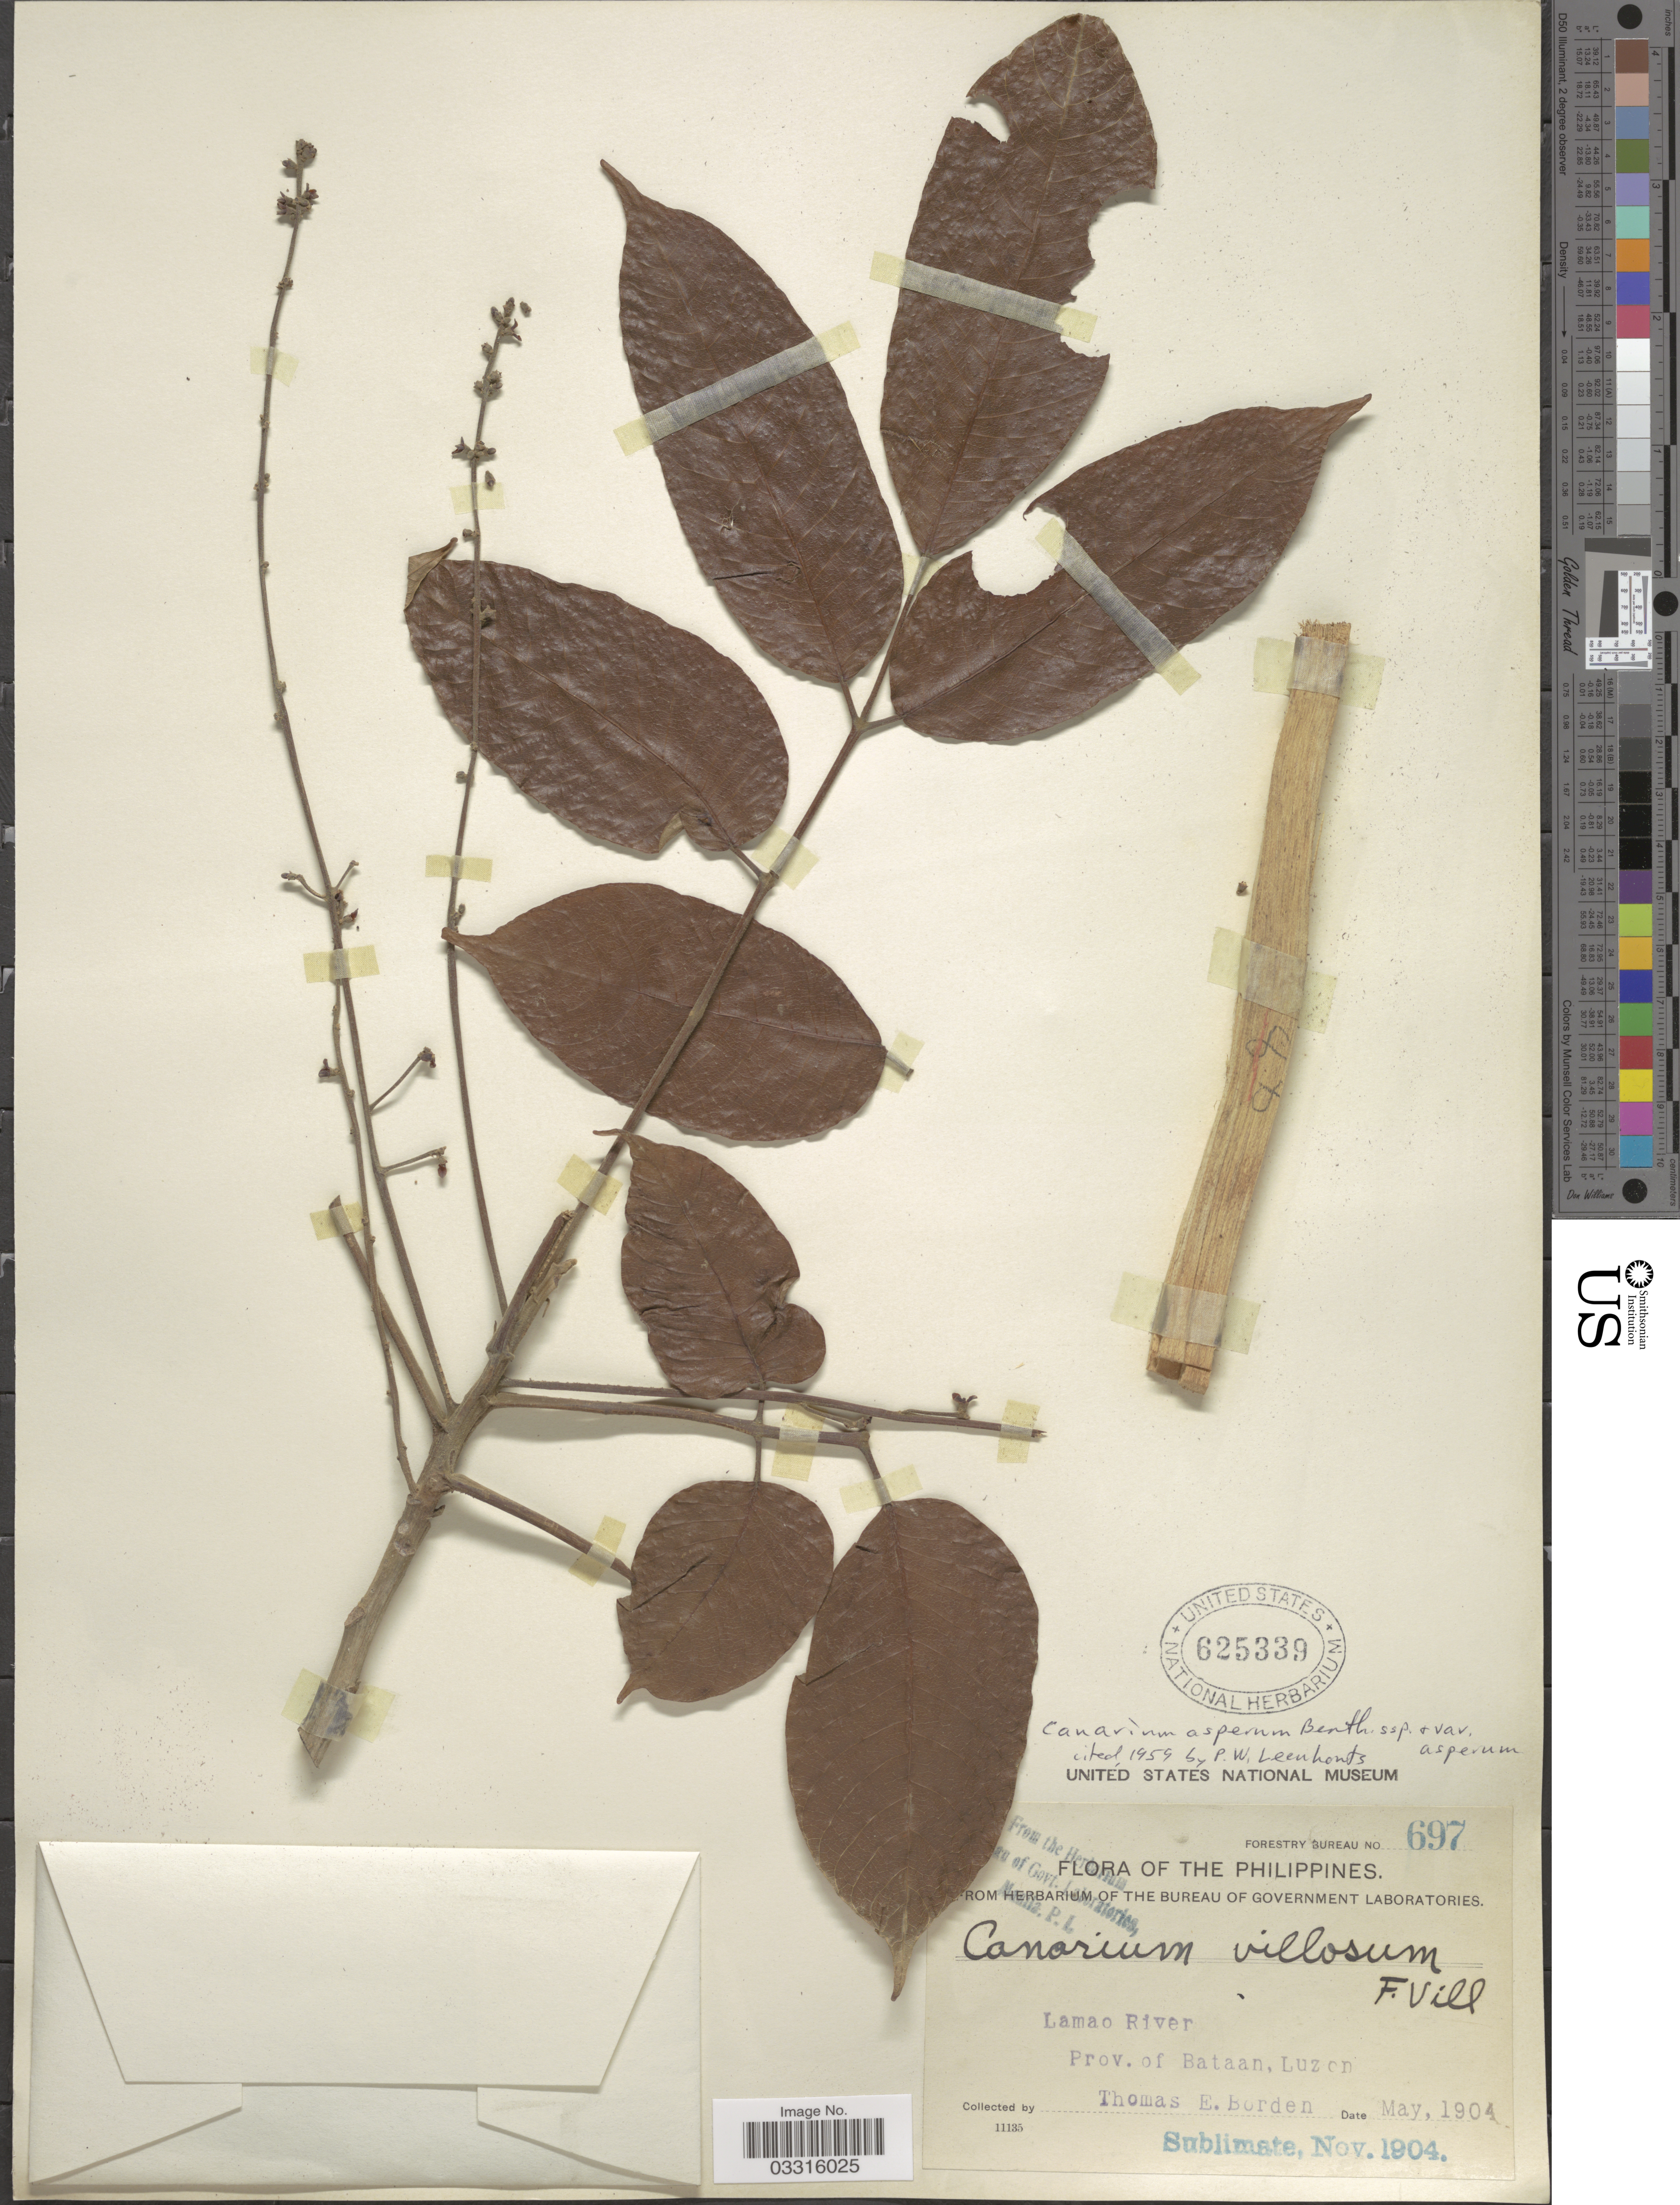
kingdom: Plantae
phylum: Tracheophyta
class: Magnoliopsida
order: Sapindales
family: Burseraceae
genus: Canarium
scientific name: Canarium asperum subsp. asperum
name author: Benth.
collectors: T. E. Borden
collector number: Forestry Bureau 697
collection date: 1904-05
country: Philippines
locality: Lamao River, Prov. of Bataan, Luzon.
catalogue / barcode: US 625339